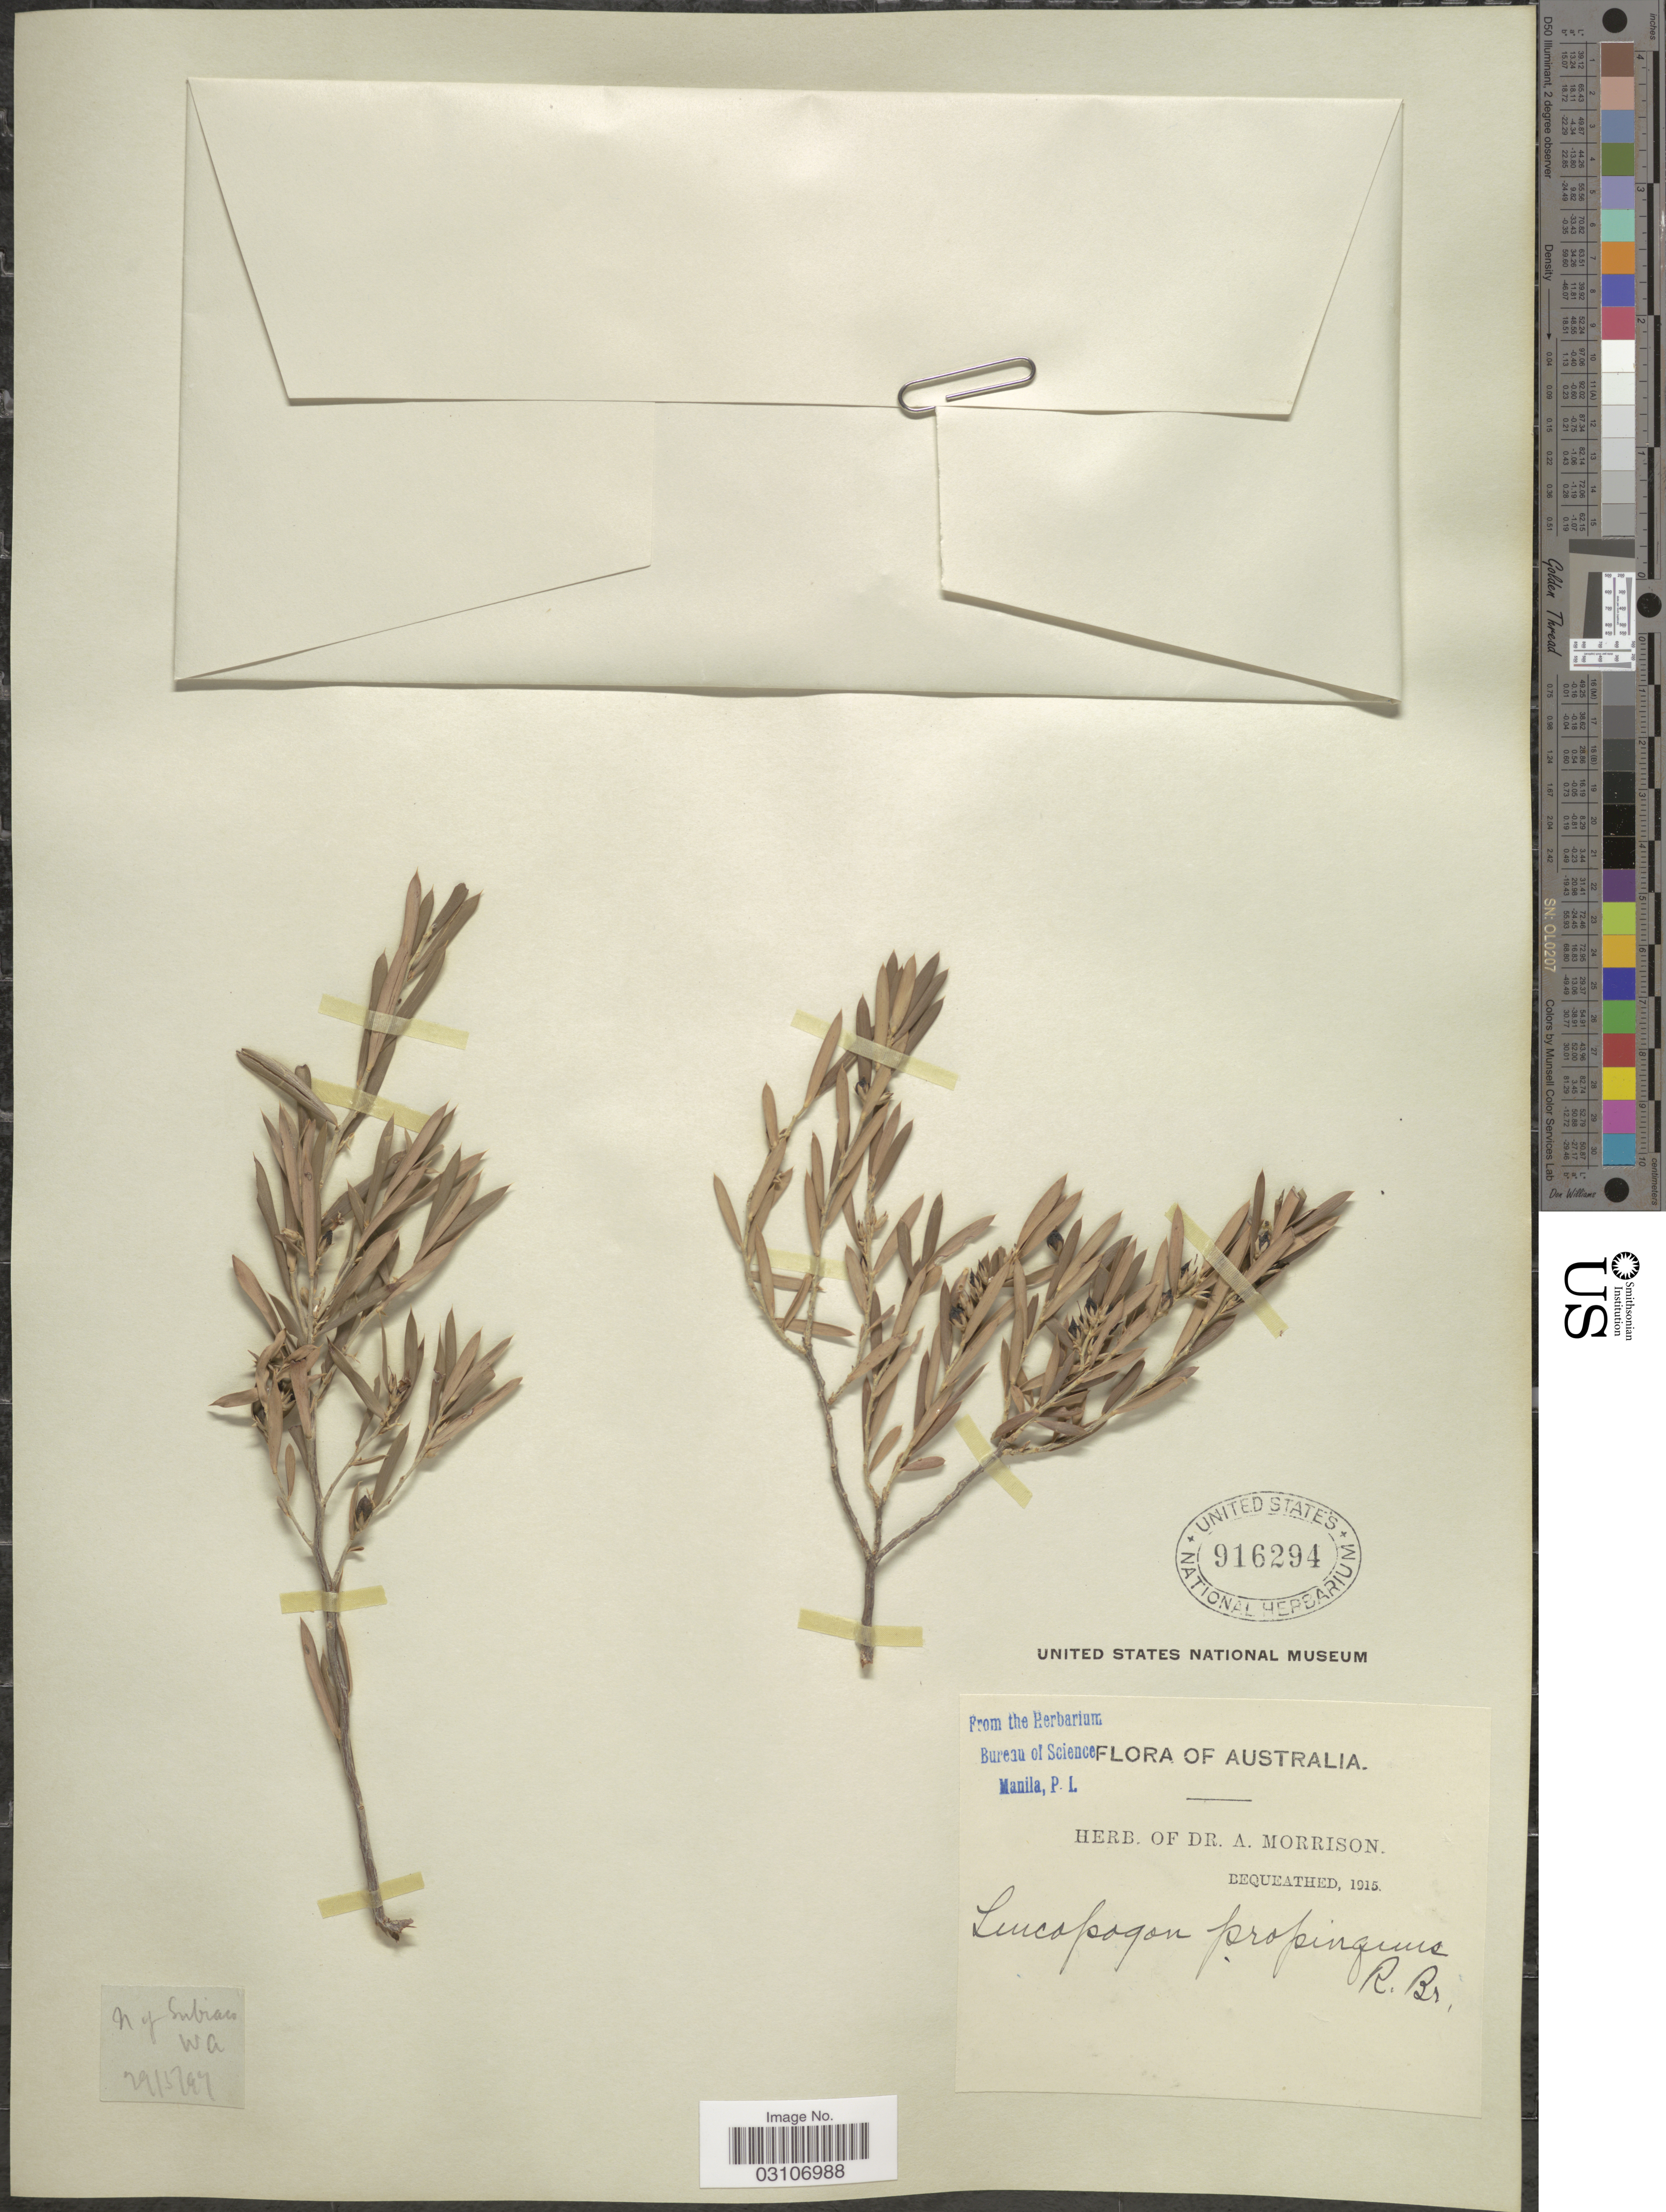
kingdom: Plantae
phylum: Tracheophyta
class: Magnoliopsida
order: Ericales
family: Ericaceae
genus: Leucopogon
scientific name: Leucopogon propinquus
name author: R. Br.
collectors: ex herb. Dr. A. Morrison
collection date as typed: Transcribed d/m/y: 29/5/97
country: Australia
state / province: Western Australia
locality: N of Subiaco.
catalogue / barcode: US 916294